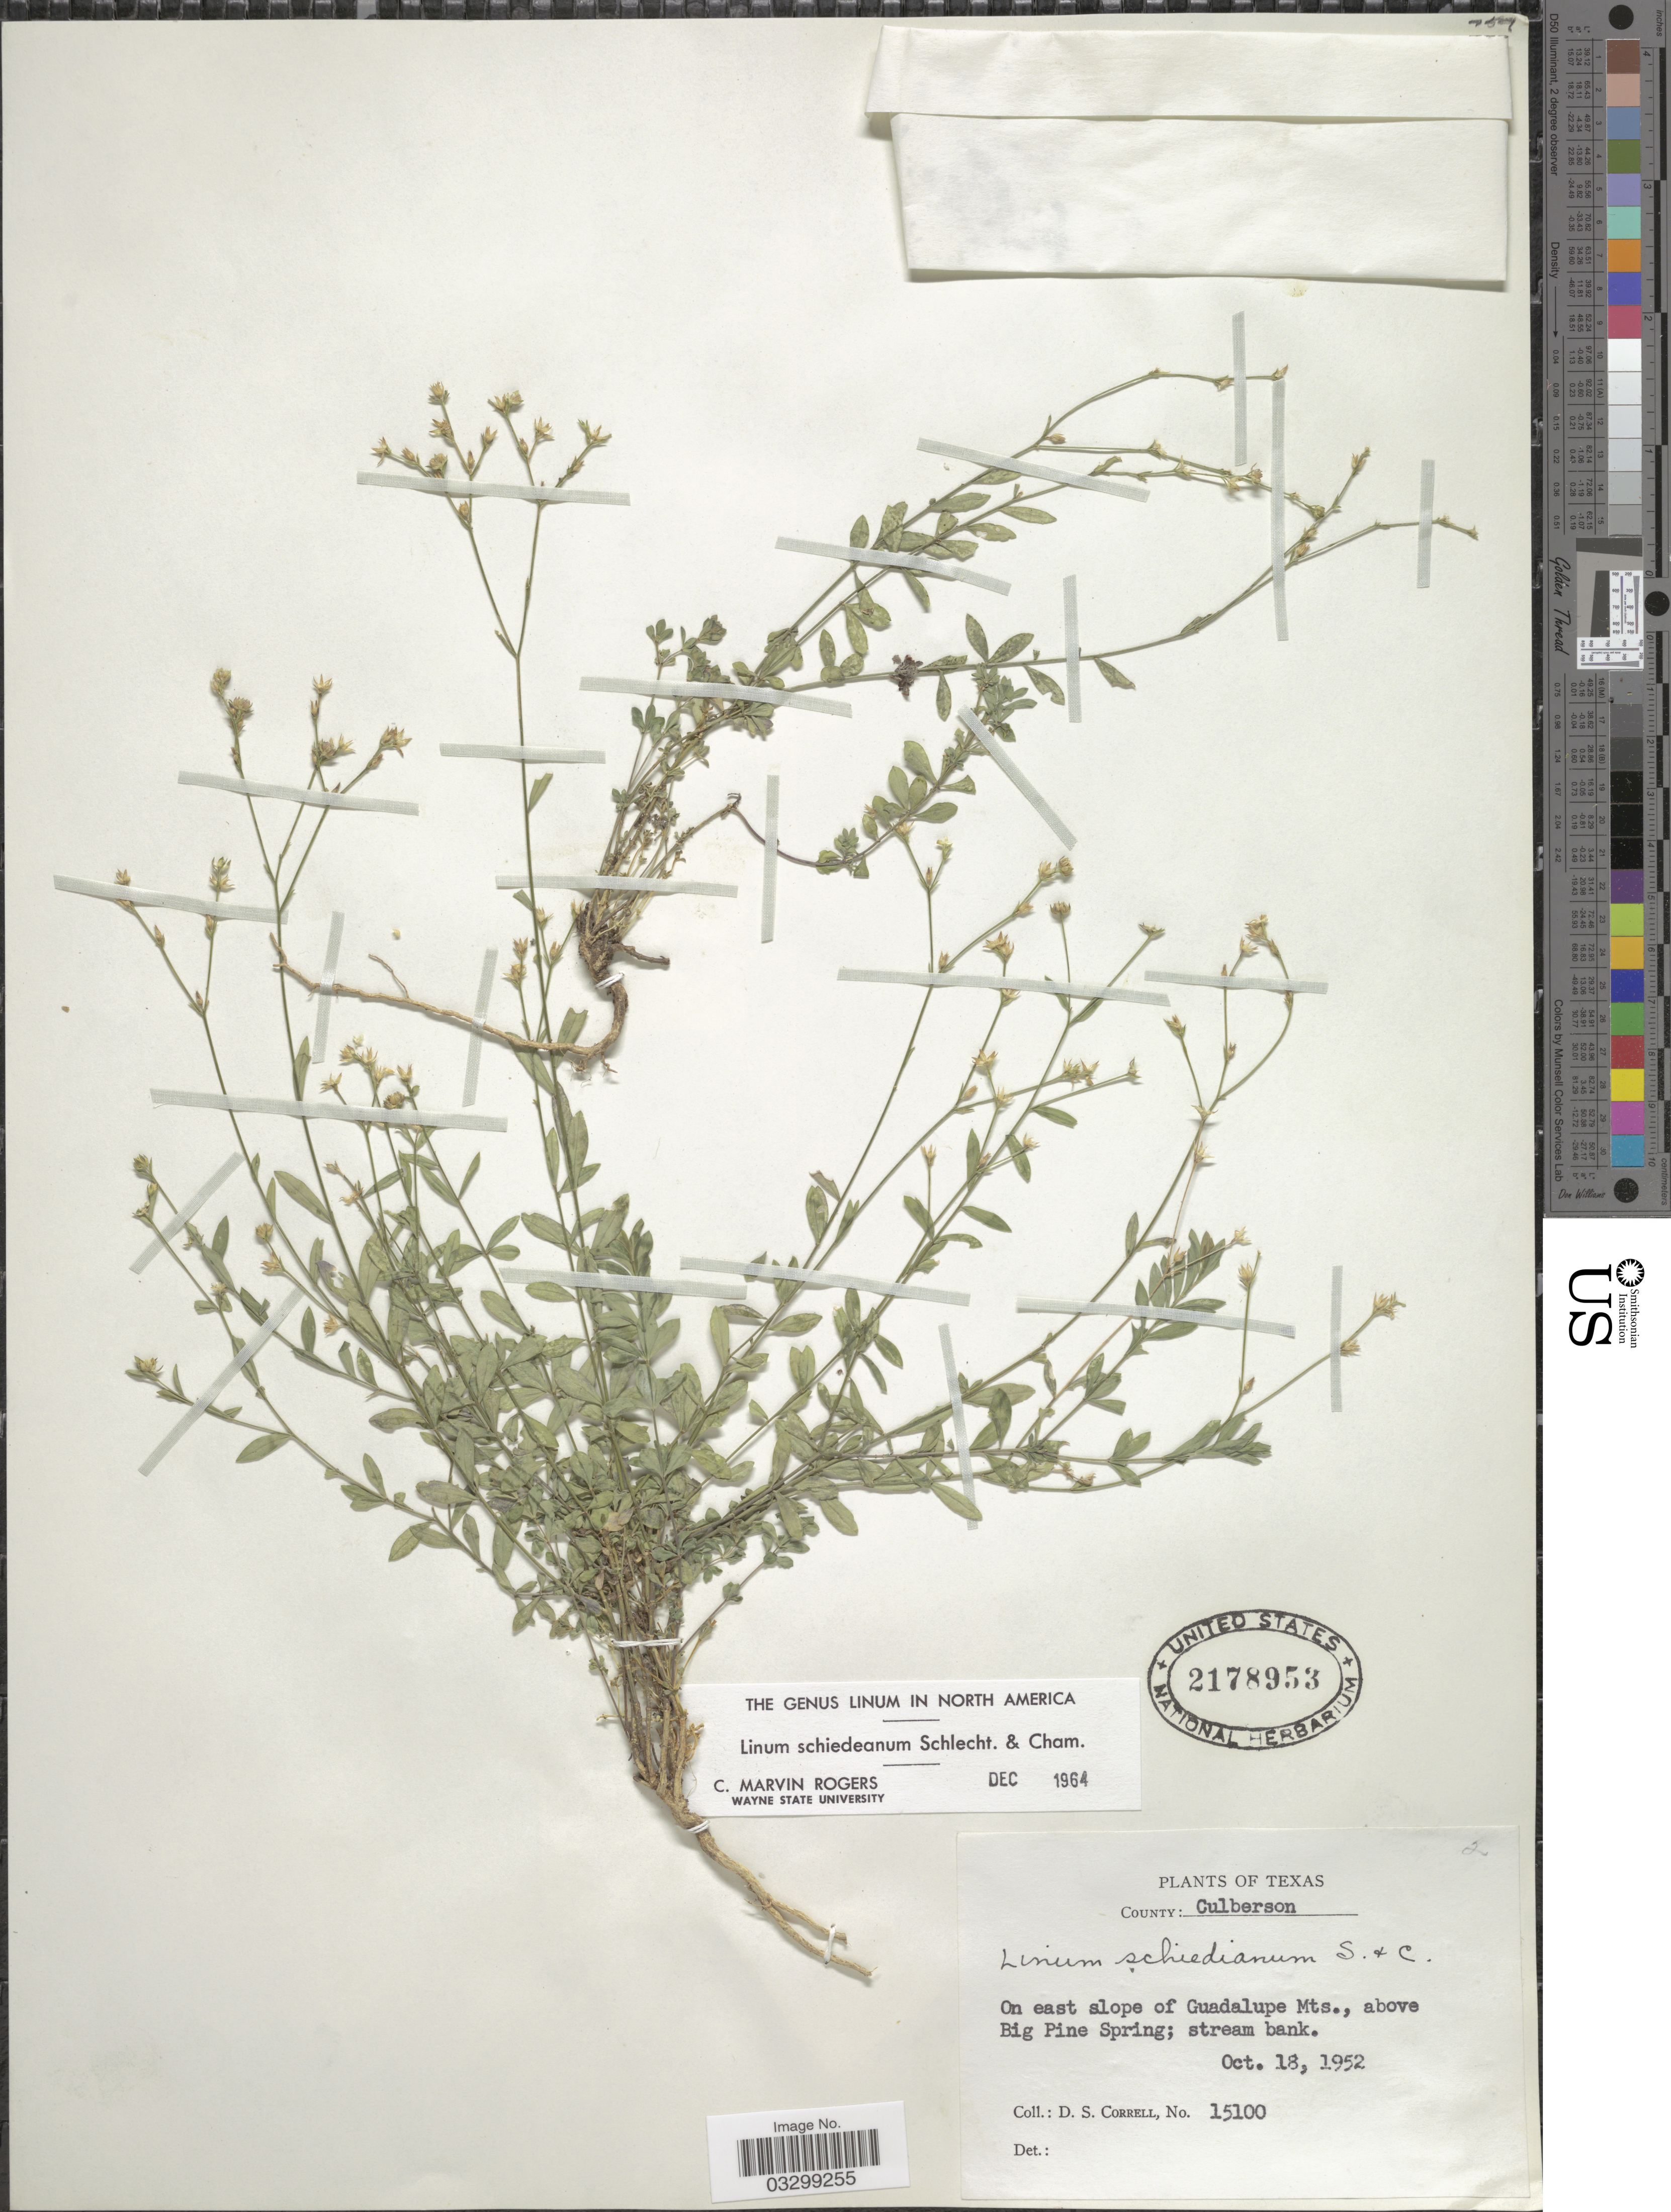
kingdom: Plantae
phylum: Tracheophyta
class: Magnoliopsida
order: Malpighiales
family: Linaceae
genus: Linum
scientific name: Linum schiedeanum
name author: Schltdl. & Cham.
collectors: D. S. Correll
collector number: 15100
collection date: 1952-10-18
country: United States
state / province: Texas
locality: County: Culberson. On east slope of Guadalupe Mts., above Big Pine Spring.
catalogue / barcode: US 2178953